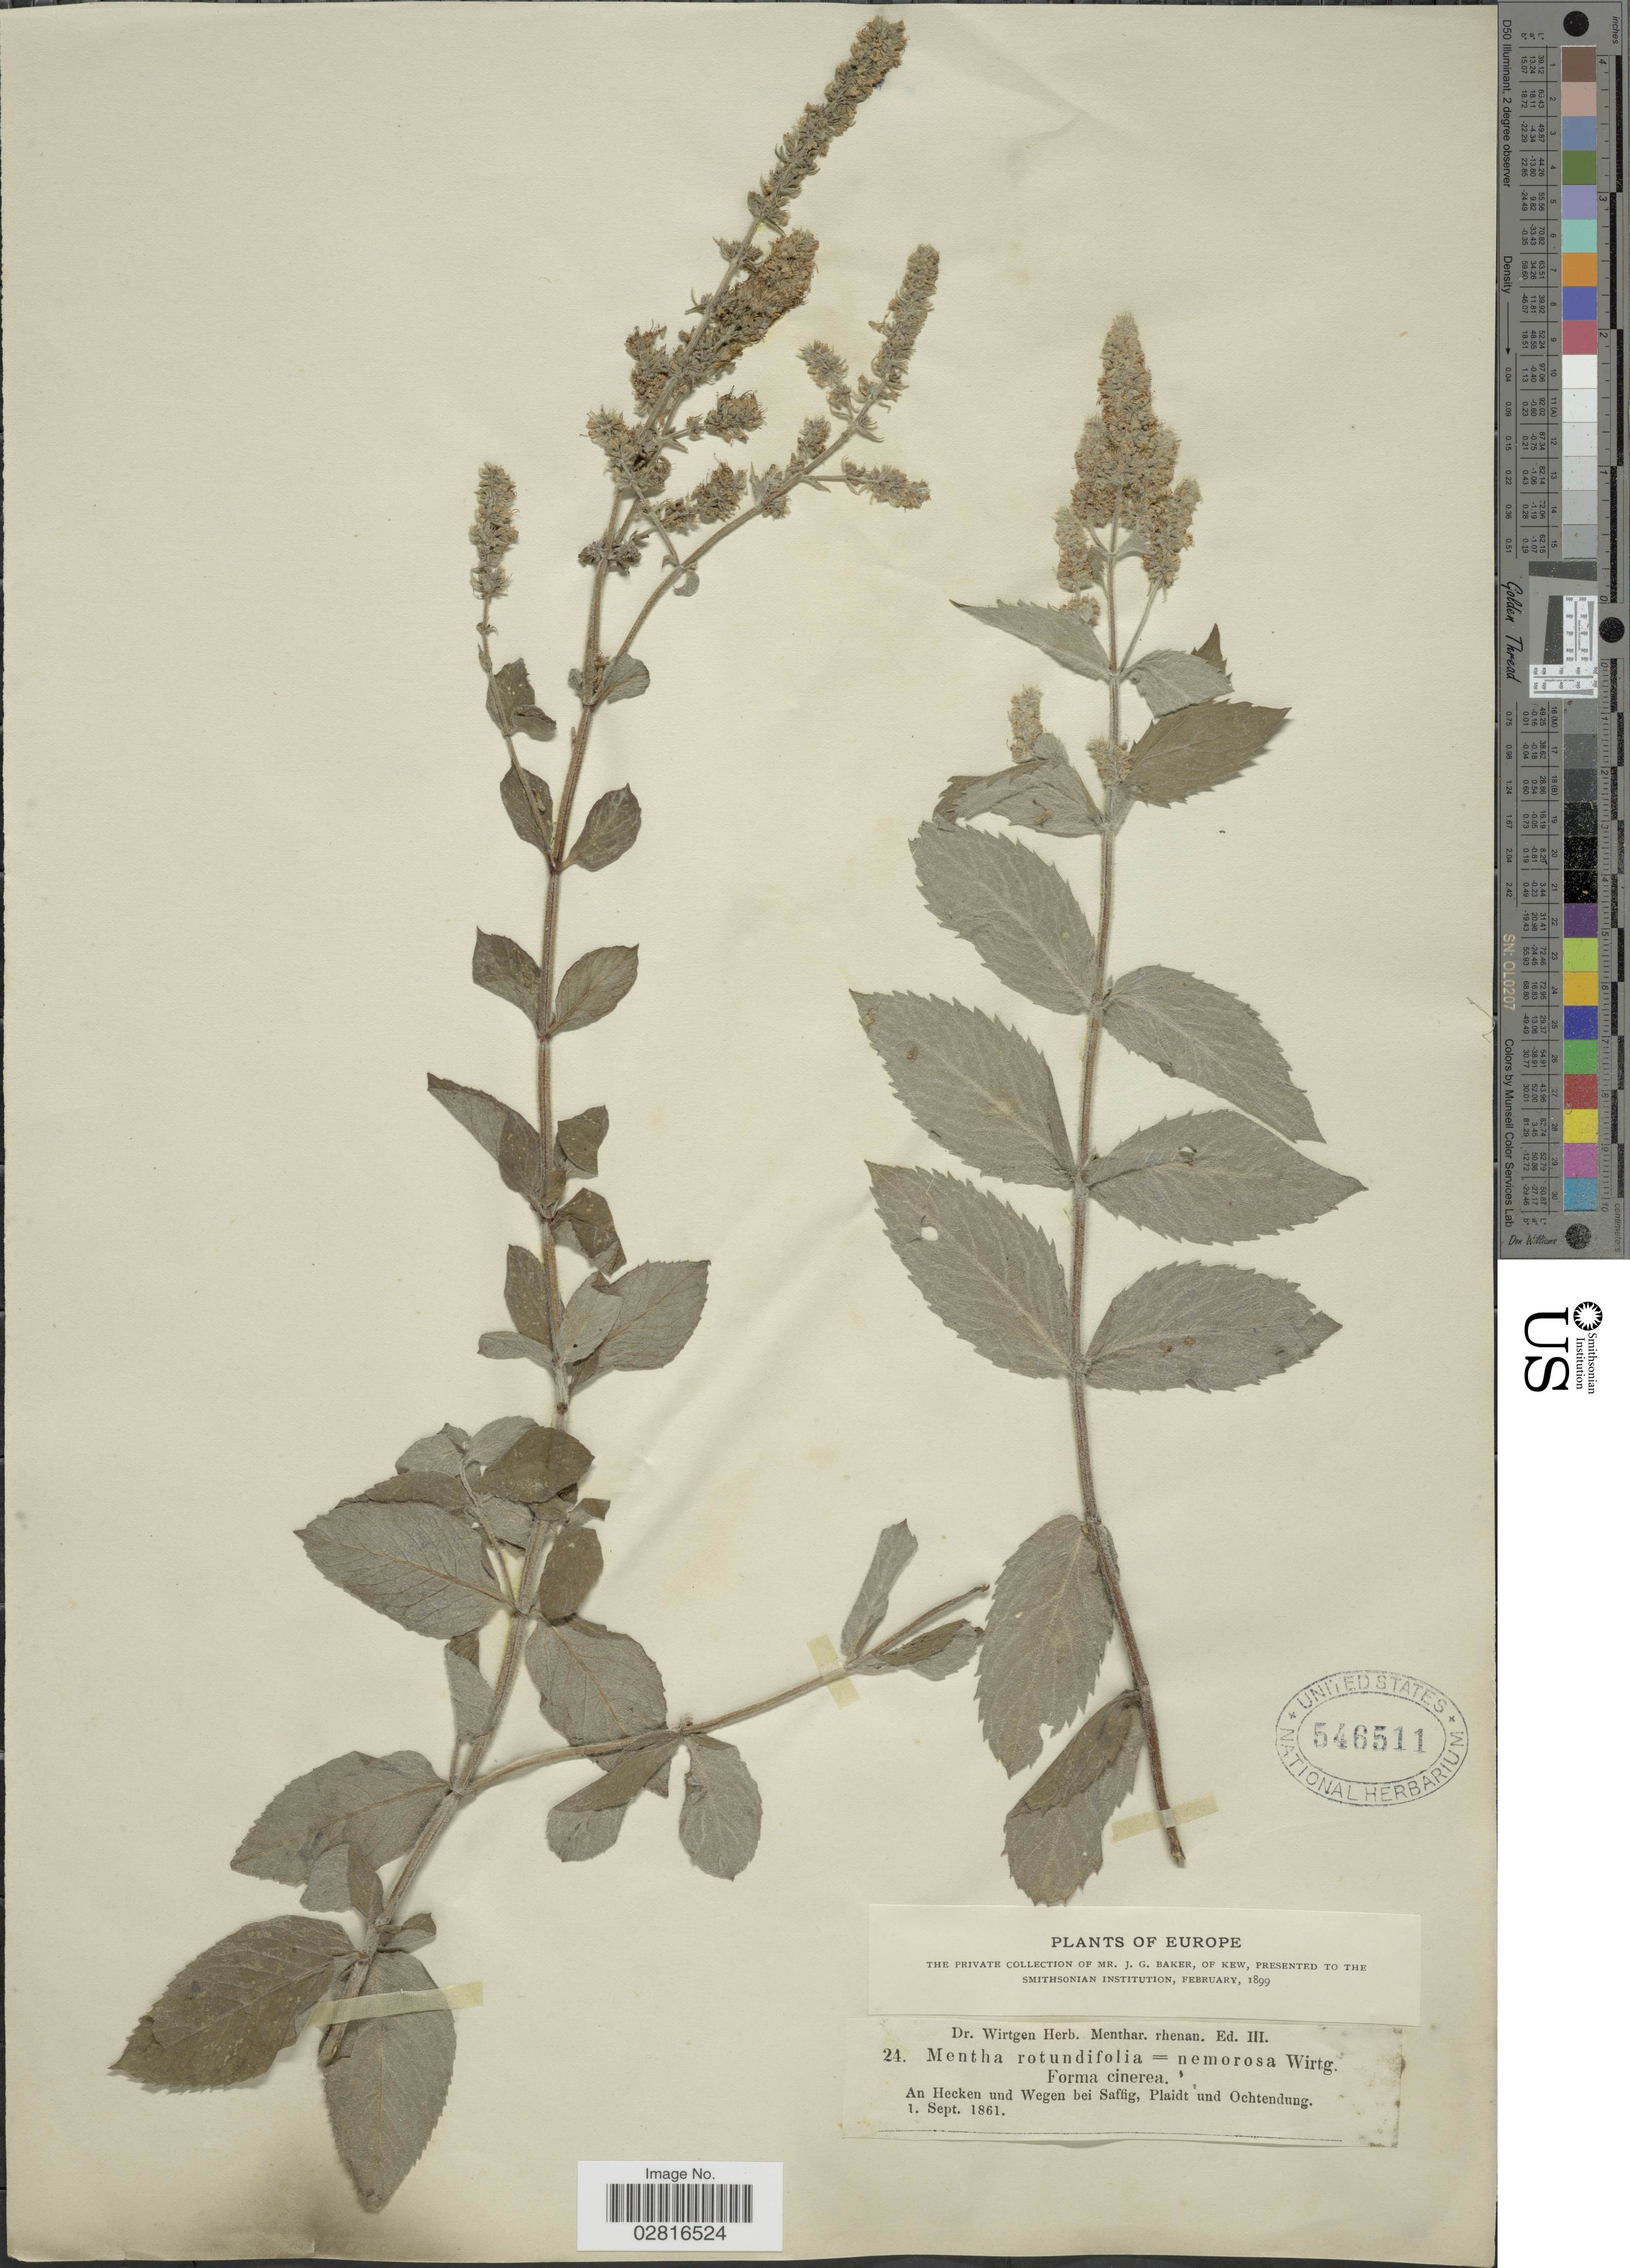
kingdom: Plantae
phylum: Tracheophyta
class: Magnoliopsida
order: Lamiales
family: Lamiaceae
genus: Mentha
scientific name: Mentha nemorosa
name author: Willd.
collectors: J. G. Baker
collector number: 24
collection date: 1861-09-01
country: Germany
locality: Europe. An Hecken und Wegen bei Saffig, Plaidt und Ochtendung.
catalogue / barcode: US 546511